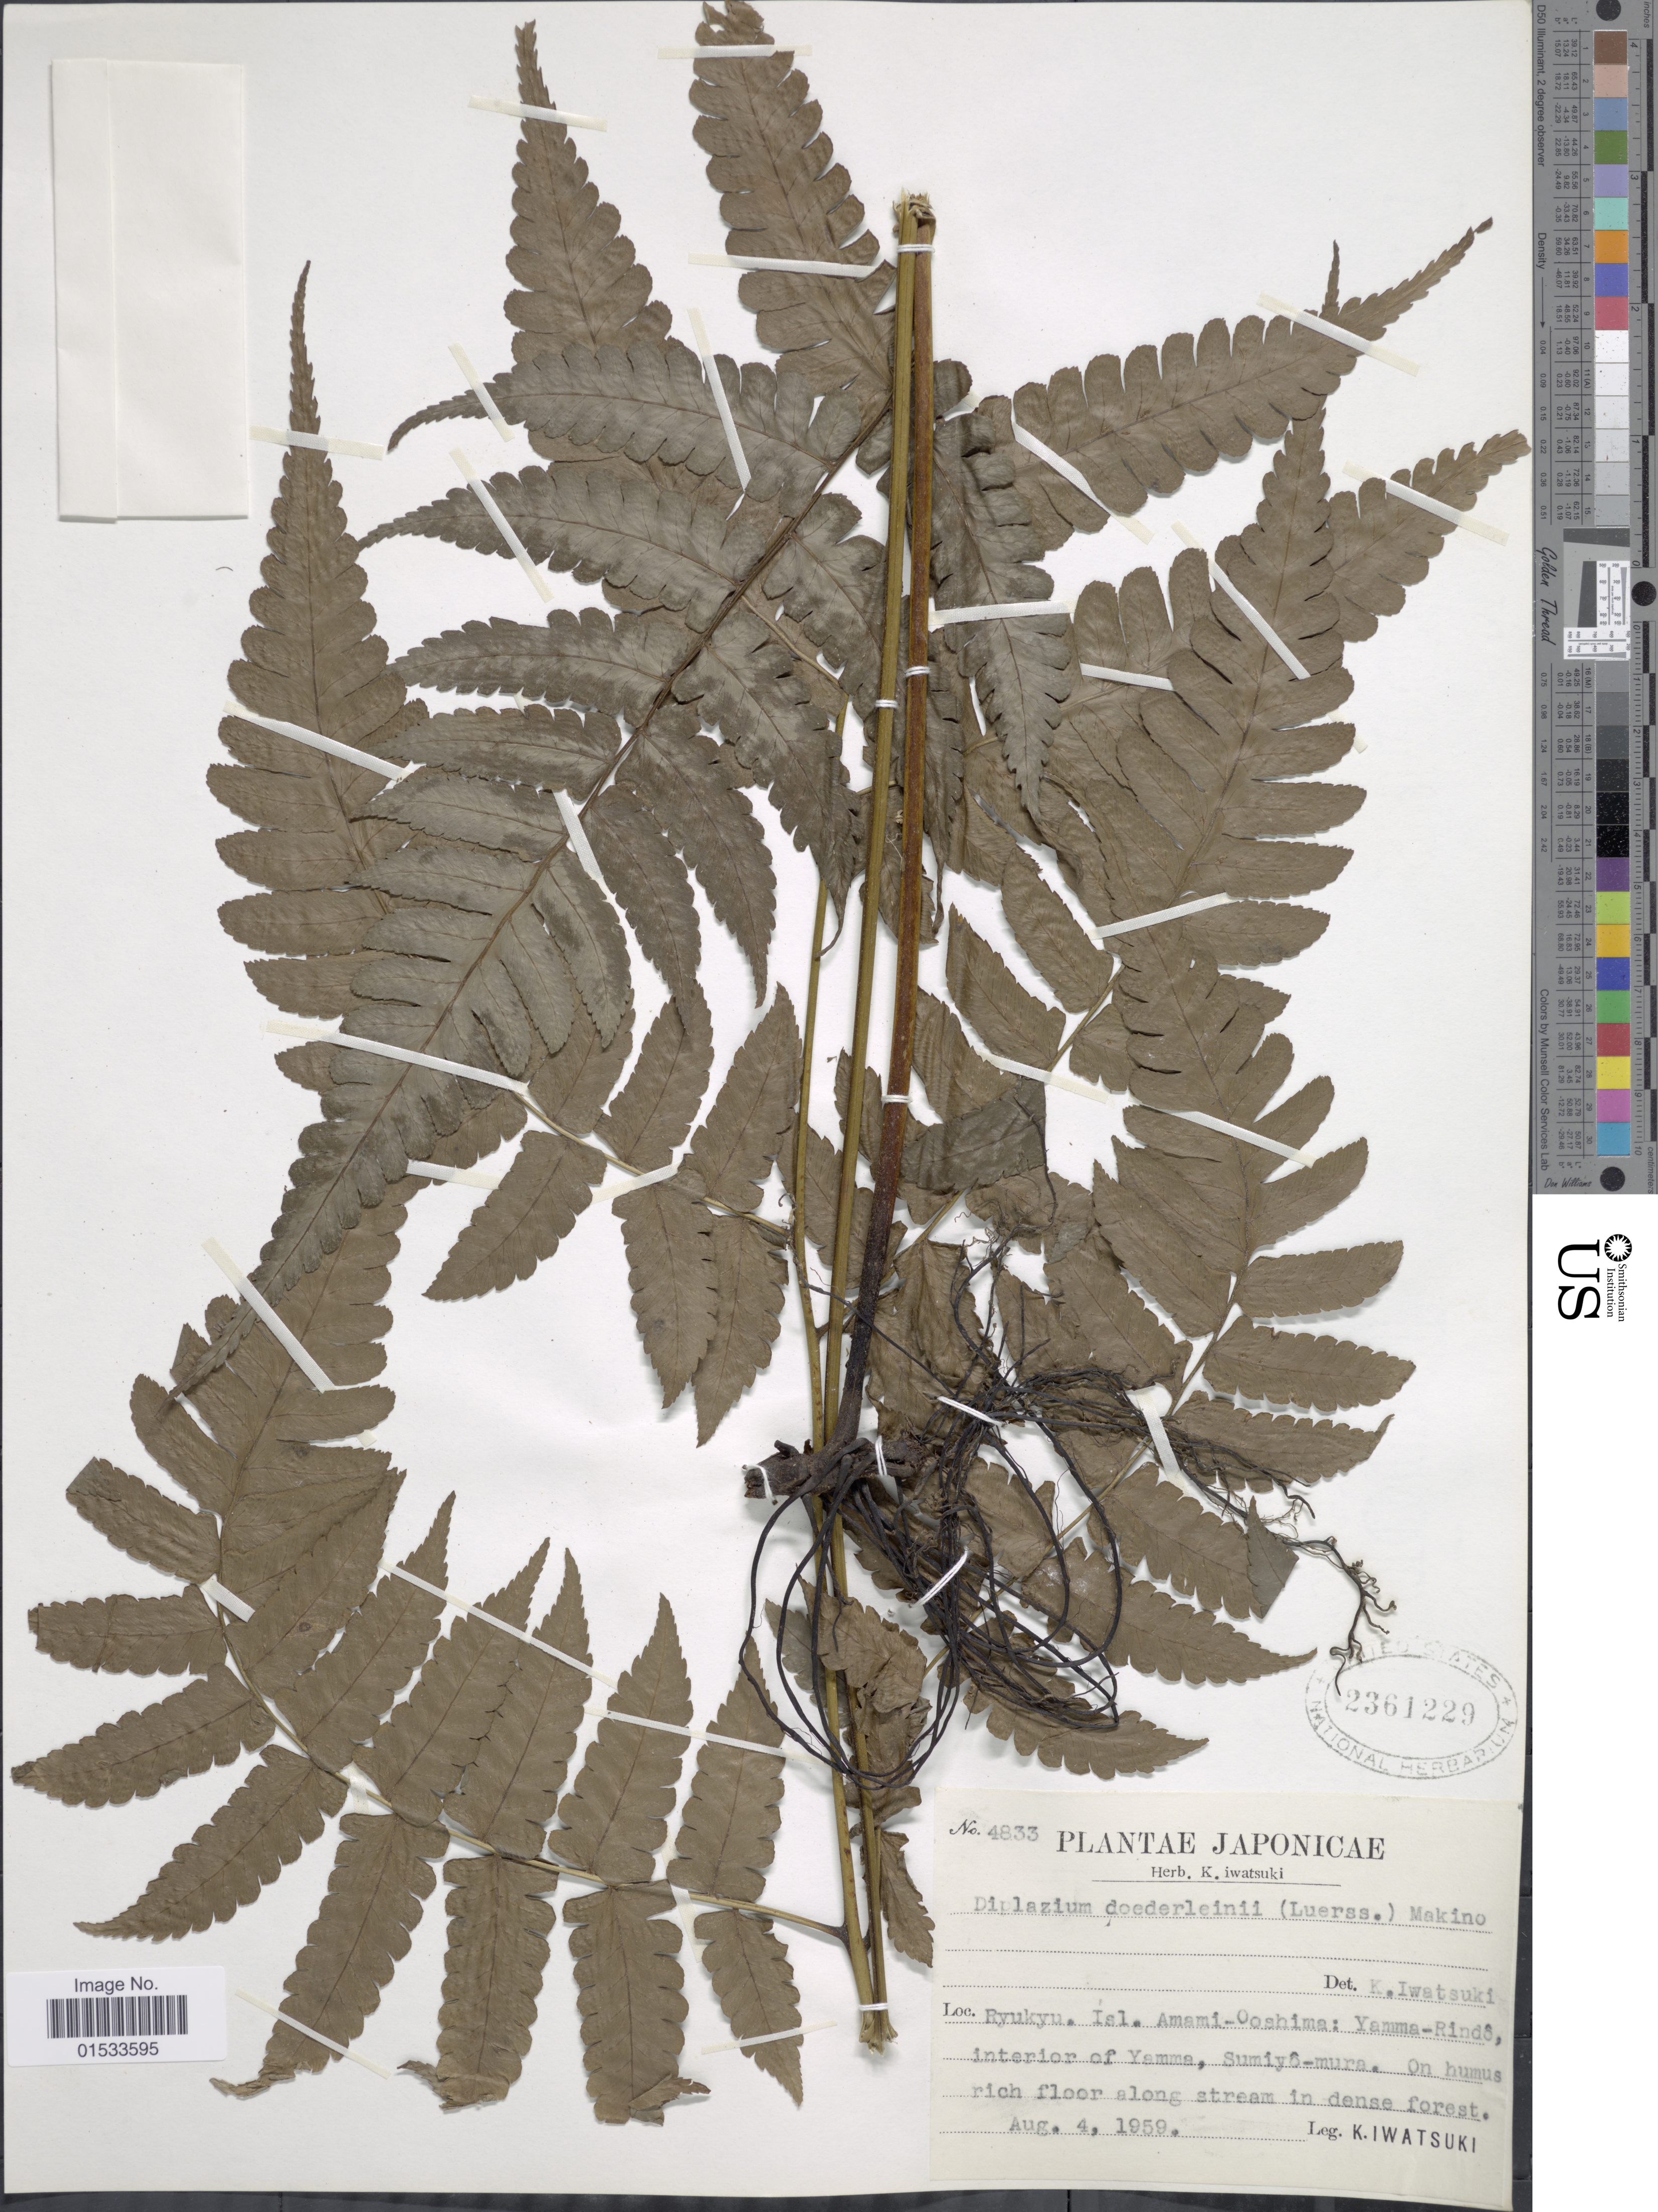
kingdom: Plantae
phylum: Tracheophyta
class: Polypodiopsida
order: Polypodiales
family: Athyriaceae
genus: Diplazium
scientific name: Diplazium doederleinii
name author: (Luerss.) Makino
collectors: K. Iwatsuki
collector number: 4833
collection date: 1959-08-04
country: Japan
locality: Ryukyu, Isl. Amami- Ooshima: Yamma- Rindô, interior of Yamma, Sumiyô- mura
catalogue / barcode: US 2361229